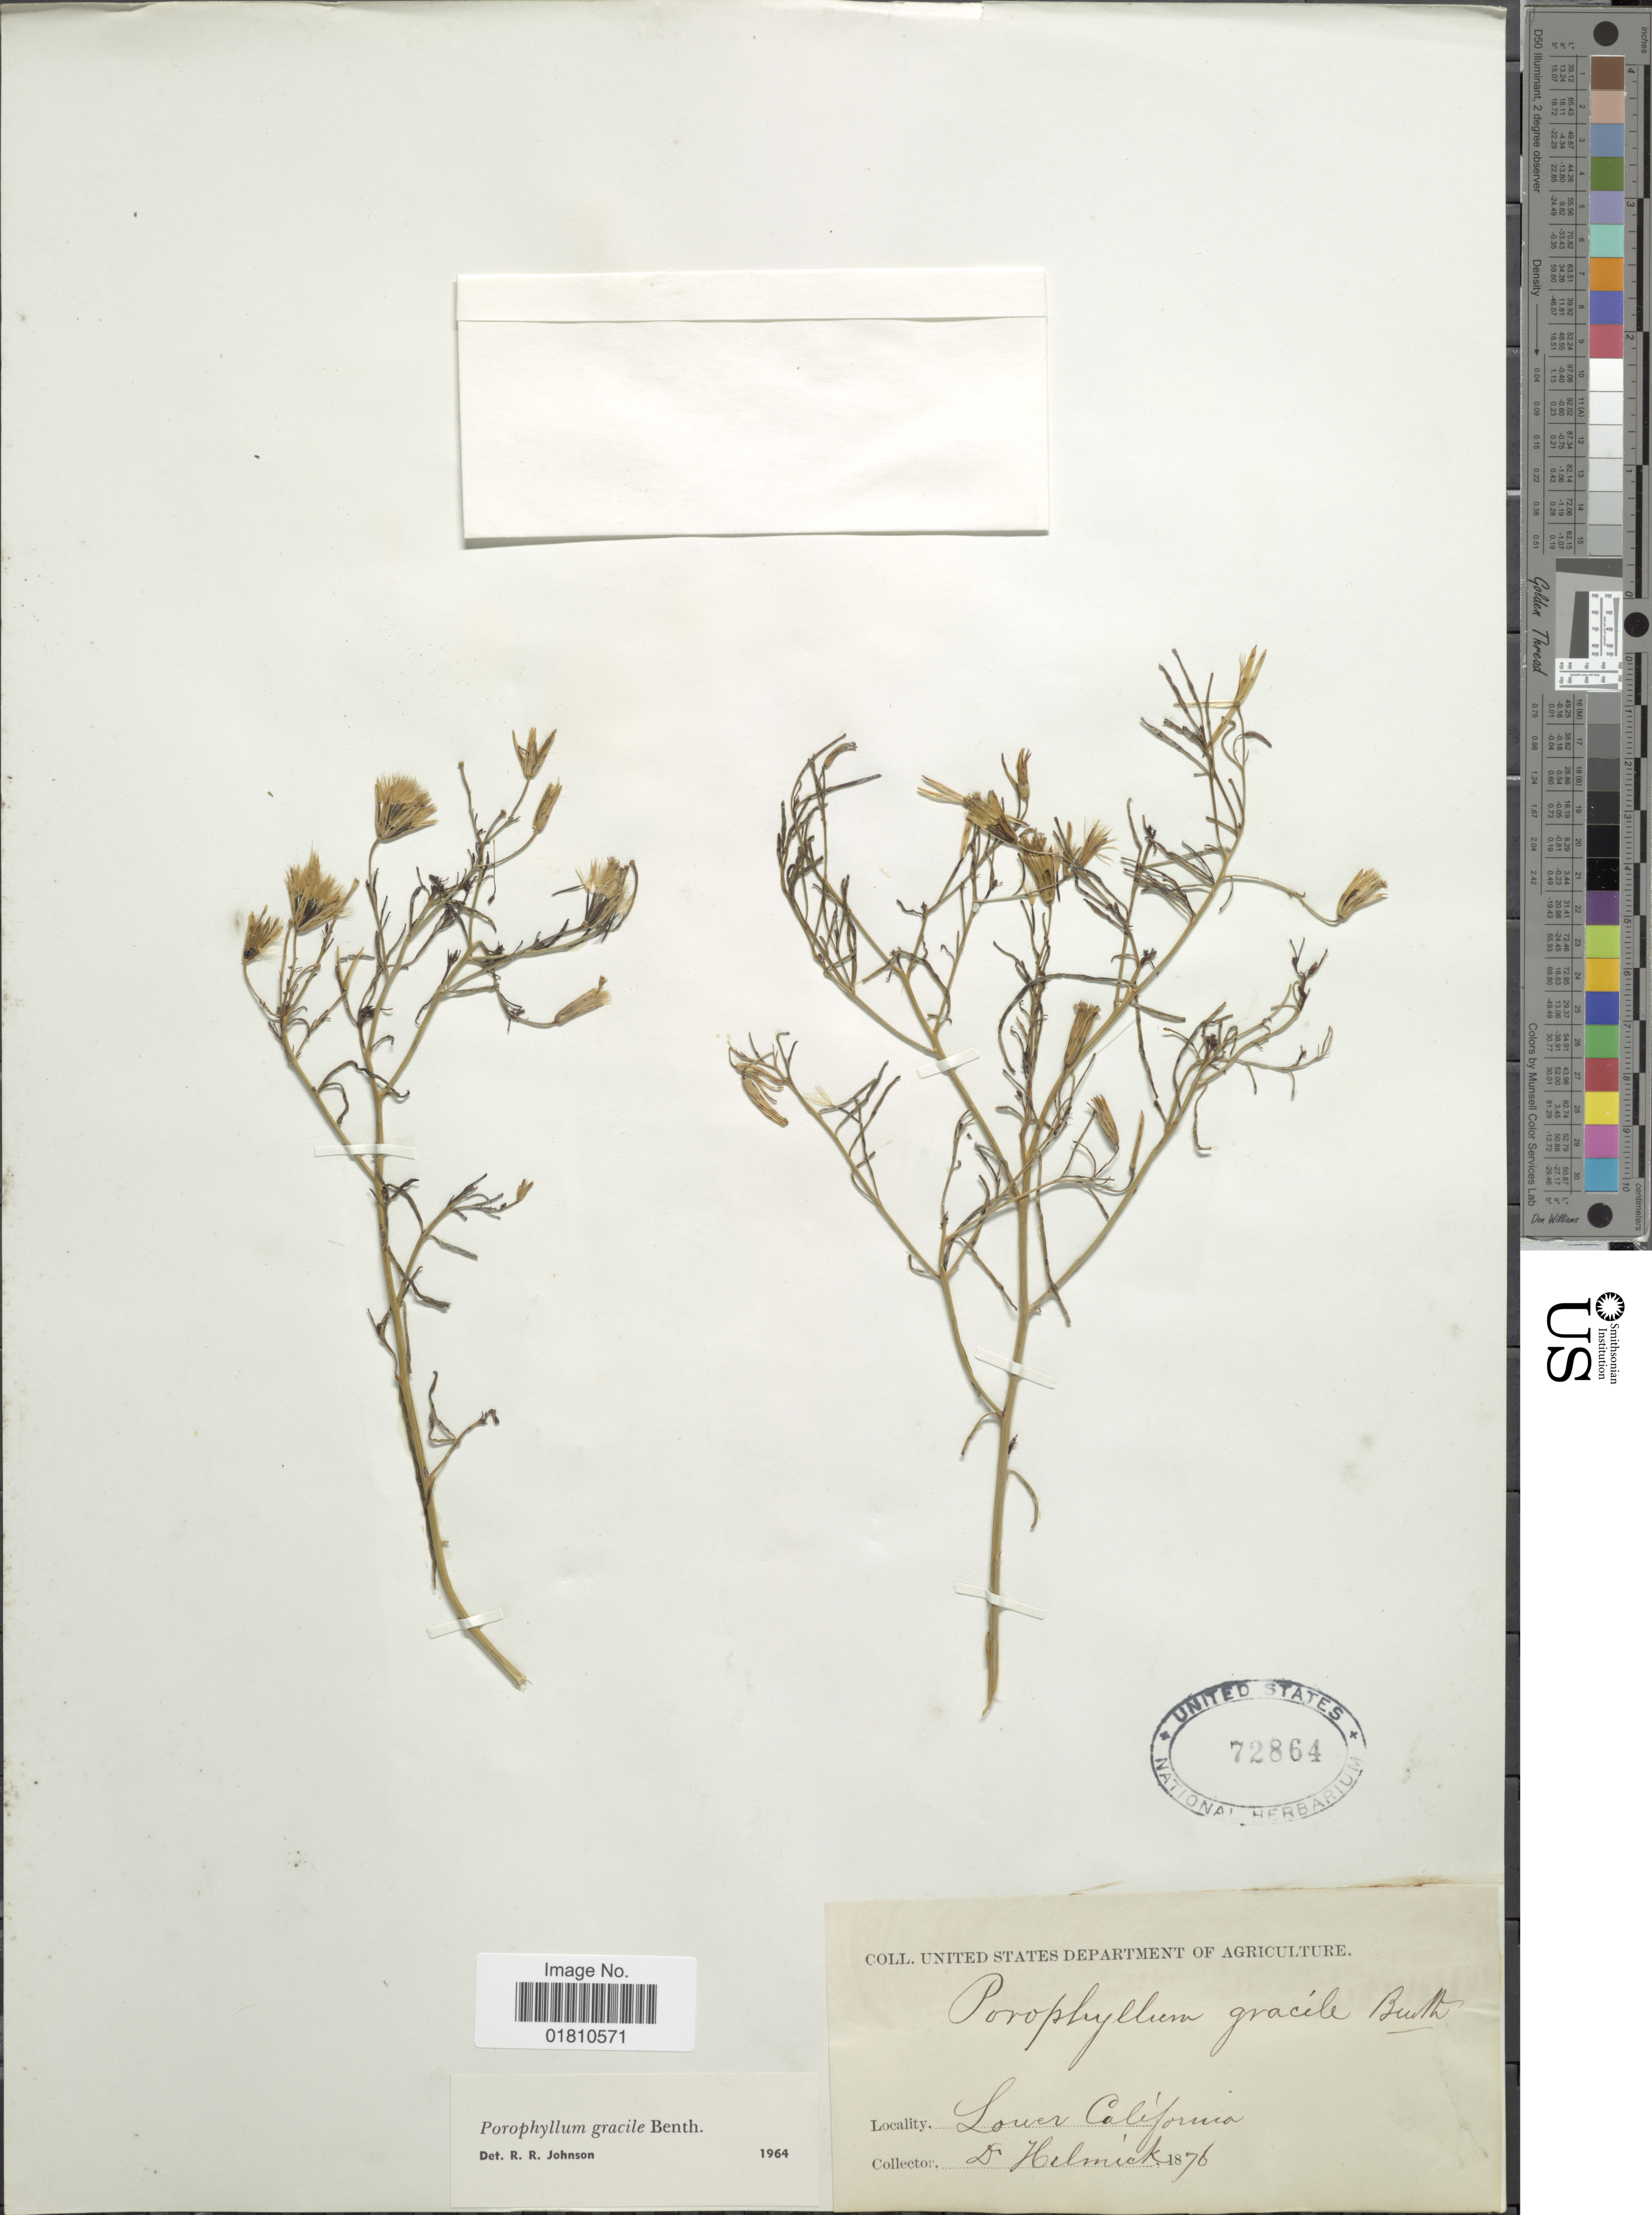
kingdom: Plantae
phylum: Tracheophyta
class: Magnoliopsida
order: Asterales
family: Asteraceae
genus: Porophyllum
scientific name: Porophyllum gracile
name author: Benth.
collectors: Helmick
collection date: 1876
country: Mexico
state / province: Baja California Sur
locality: Lower California.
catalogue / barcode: US 72864